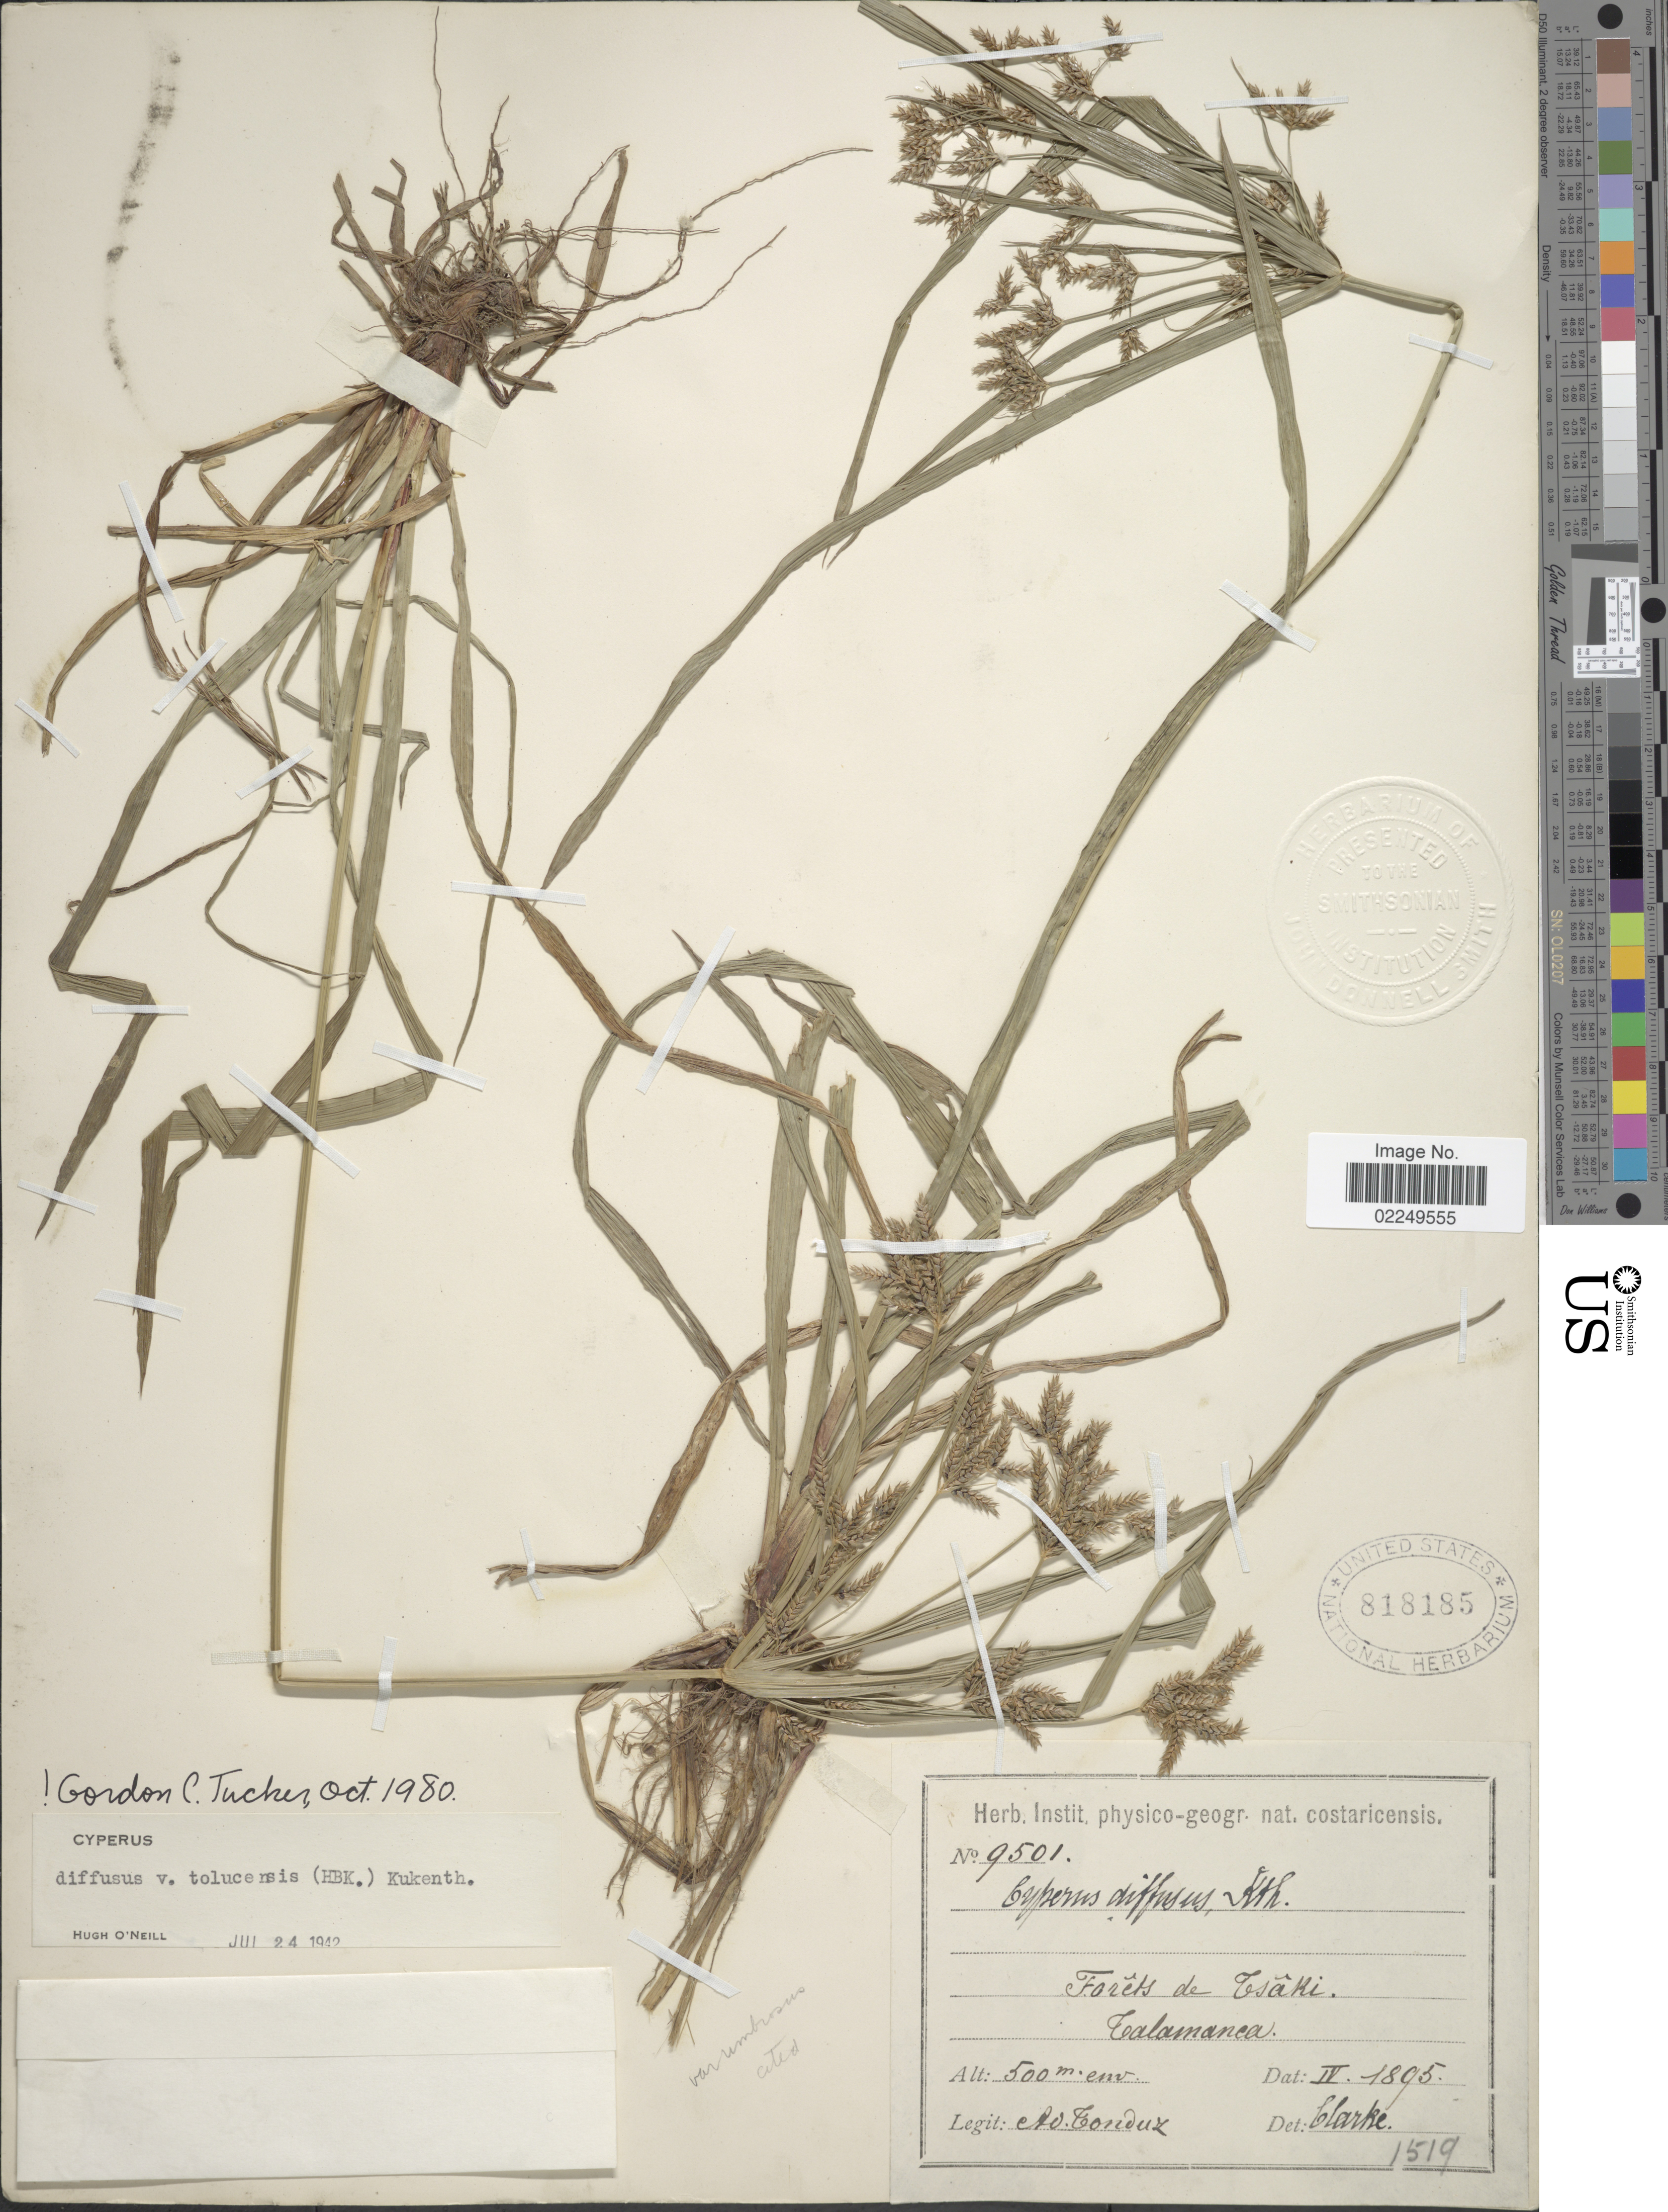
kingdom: Plantae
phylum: Tracheophyta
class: Liliopsida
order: Poales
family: Cyperaceae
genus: Cyperus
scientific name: Cyperus laxus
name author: Lam.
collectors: A. Tonduz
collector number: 9501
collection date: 1895-04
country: Costa Rica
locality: Forets de Tsaki, Talamanca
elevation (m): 500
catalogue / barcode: US 818185